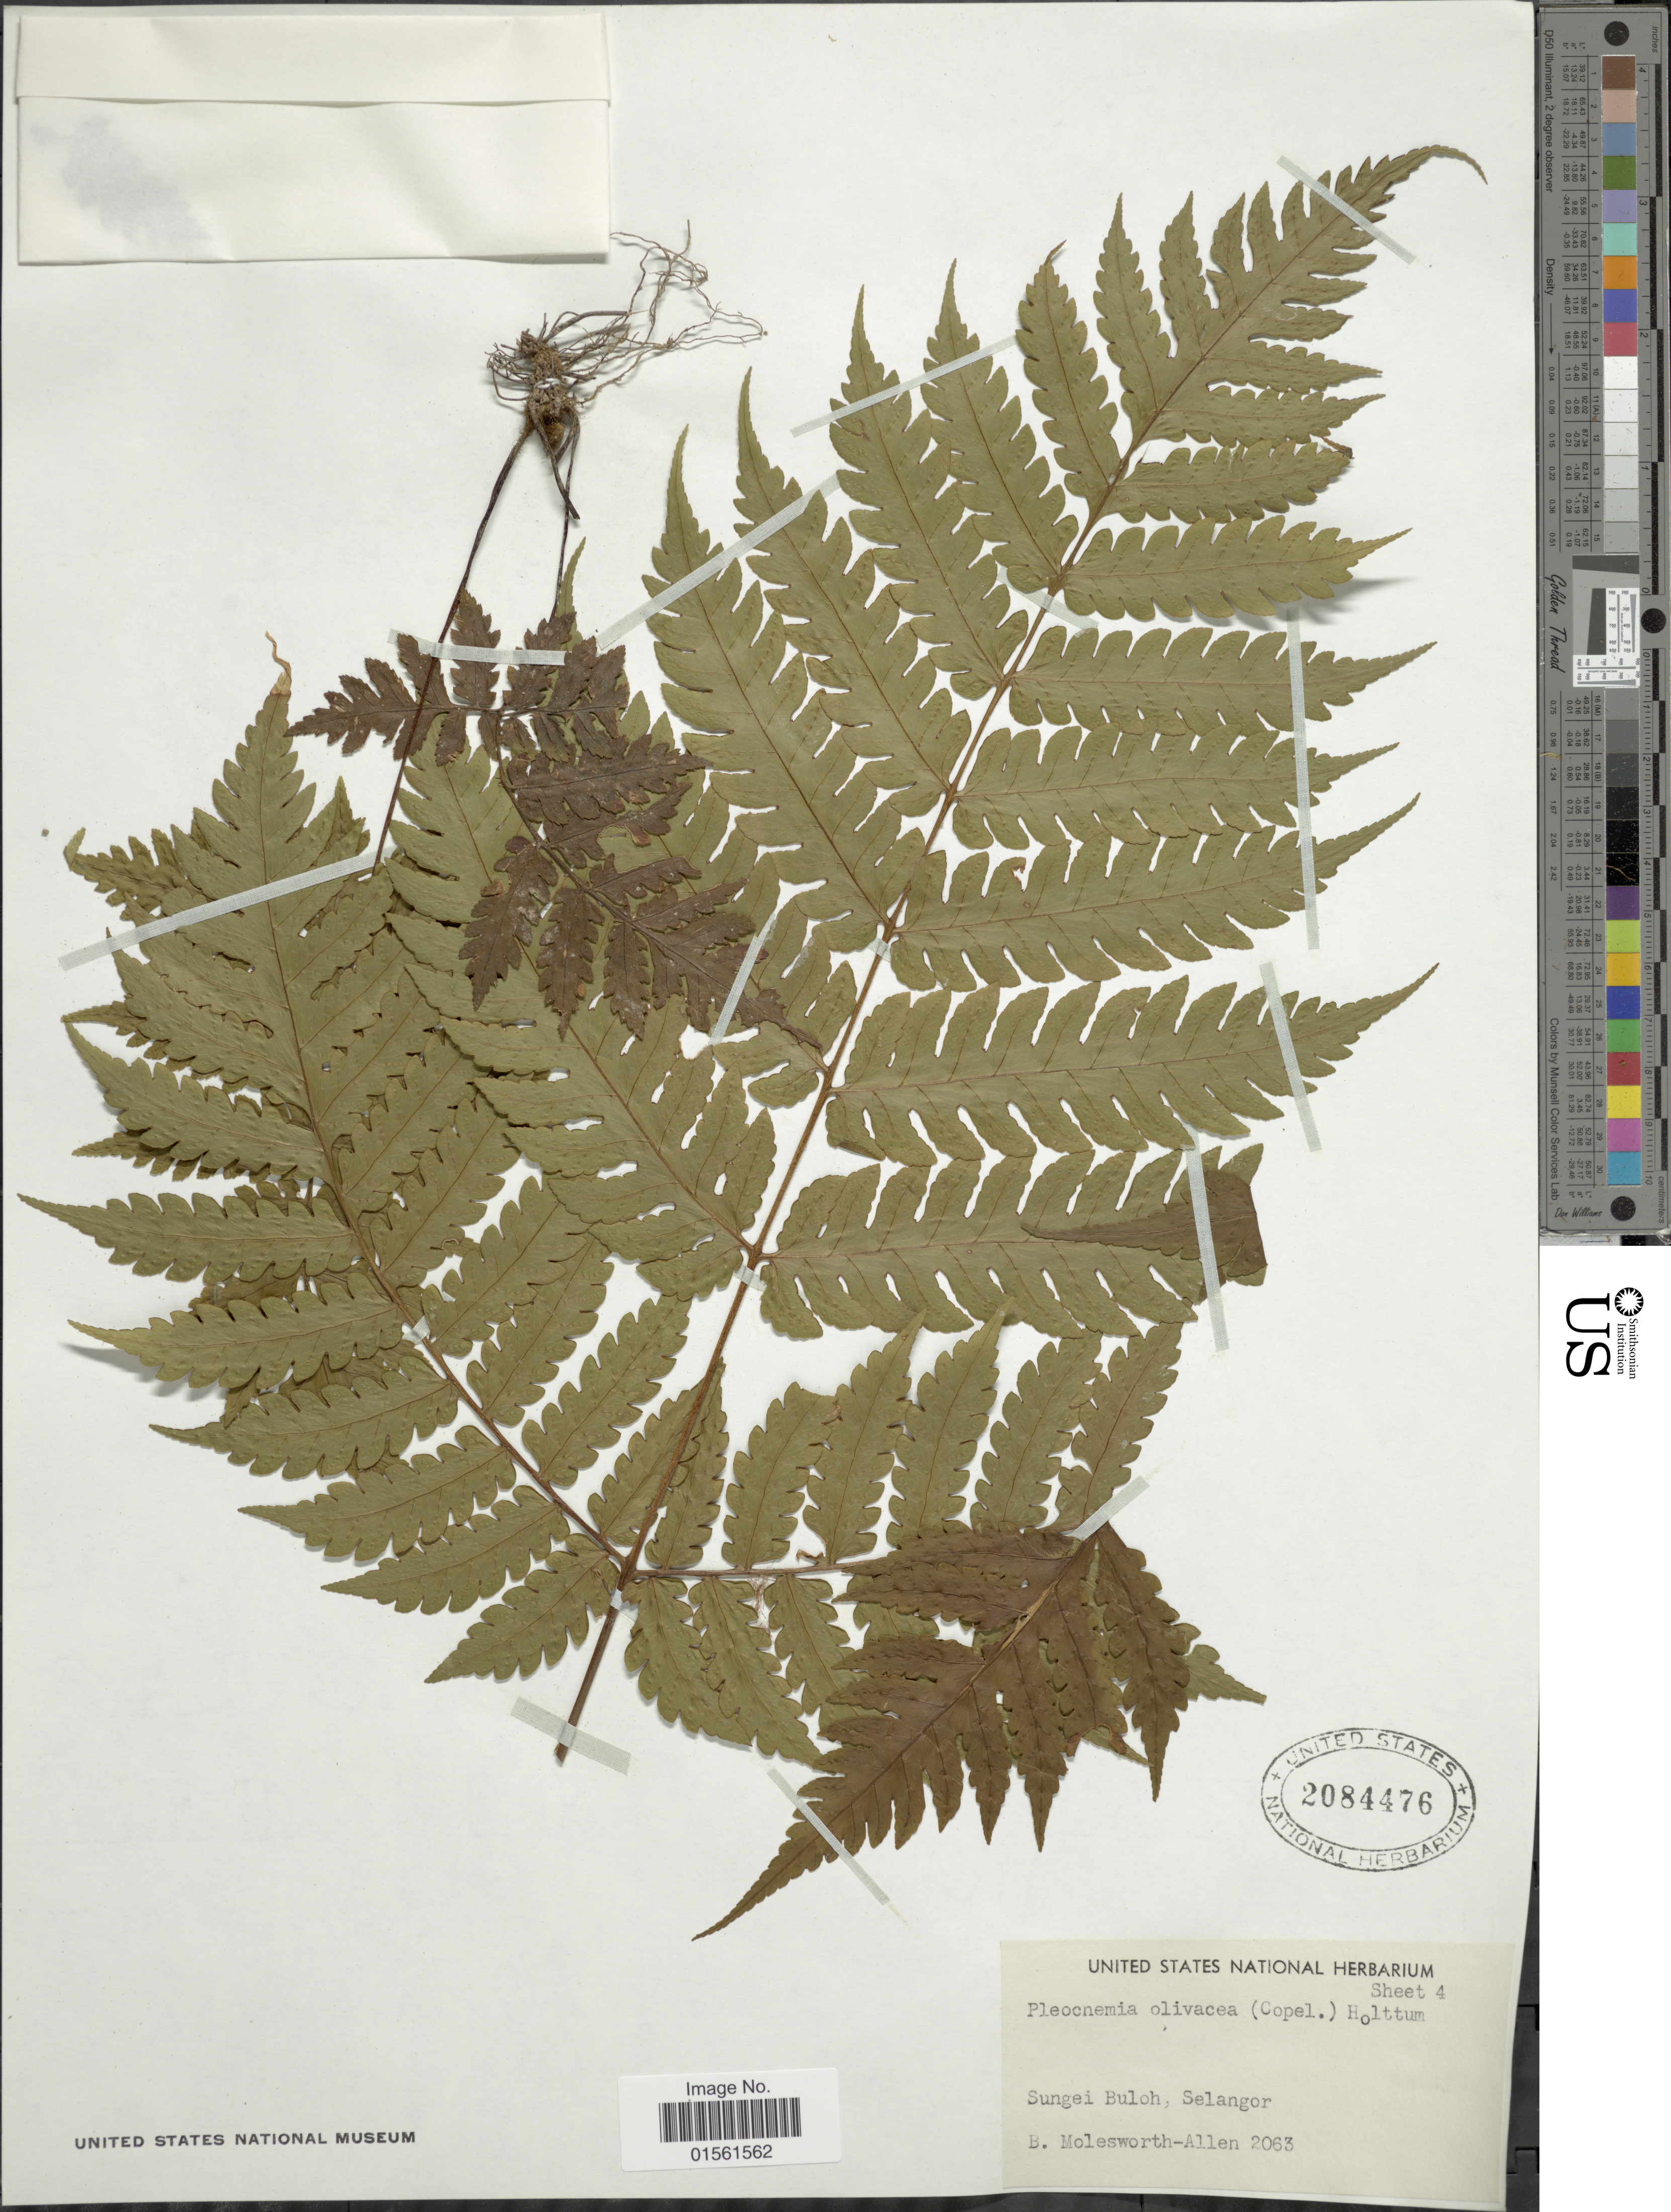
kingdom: Plantae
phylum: Tracheophyta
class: Polypodiopsida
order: Polypodiales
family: Dryopteridaceae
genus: Pleocnemia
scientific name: Pleocnemia olivacea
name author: (Copel.) Holttum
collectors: B. E. G. Molesworth-Allen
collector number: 2063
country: Malaysia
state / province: Selangor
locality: Sungei Buloh, Selangor.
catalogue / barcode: US 2084476